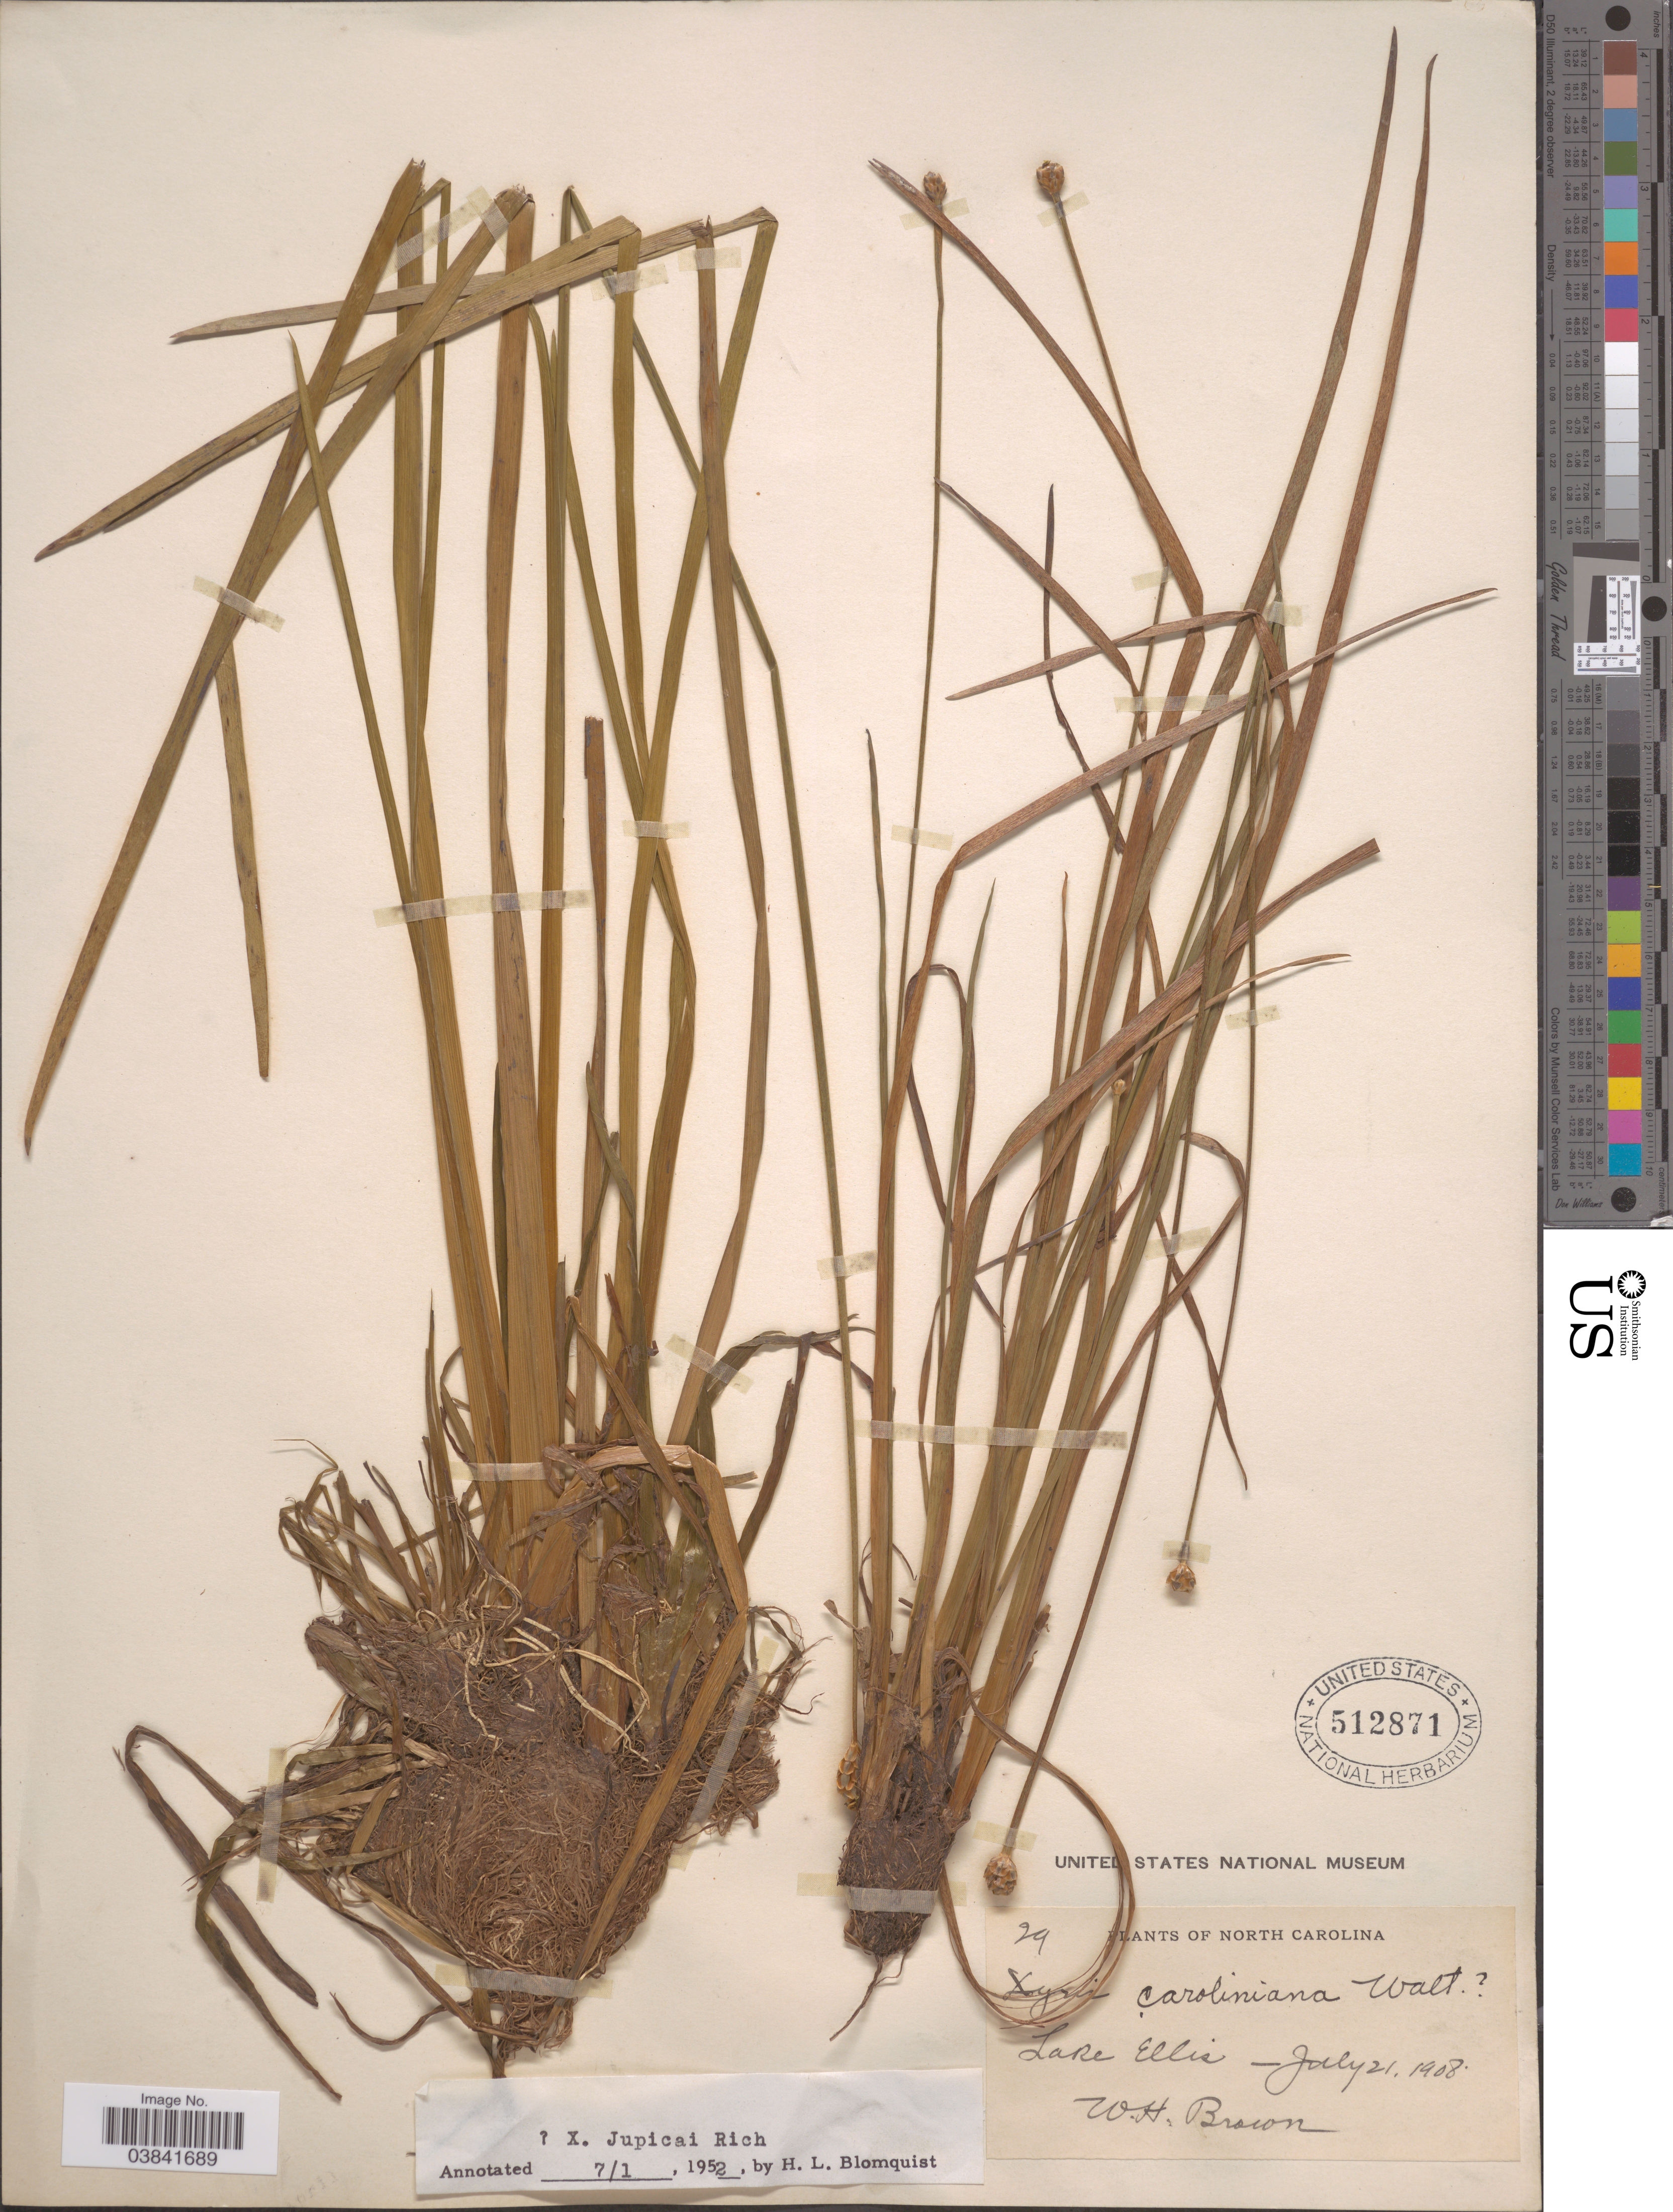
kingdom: Plantae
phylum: Tracheophyta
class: Liliopsida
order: Poales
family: Xyridaceae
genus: Xyris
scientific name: Xyris jupicai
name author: Rich.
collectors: W. H. Brown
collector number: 29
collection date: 1908-07-21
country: United States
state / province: North Carolina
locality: Lake Ellis.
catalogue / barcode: US 512871